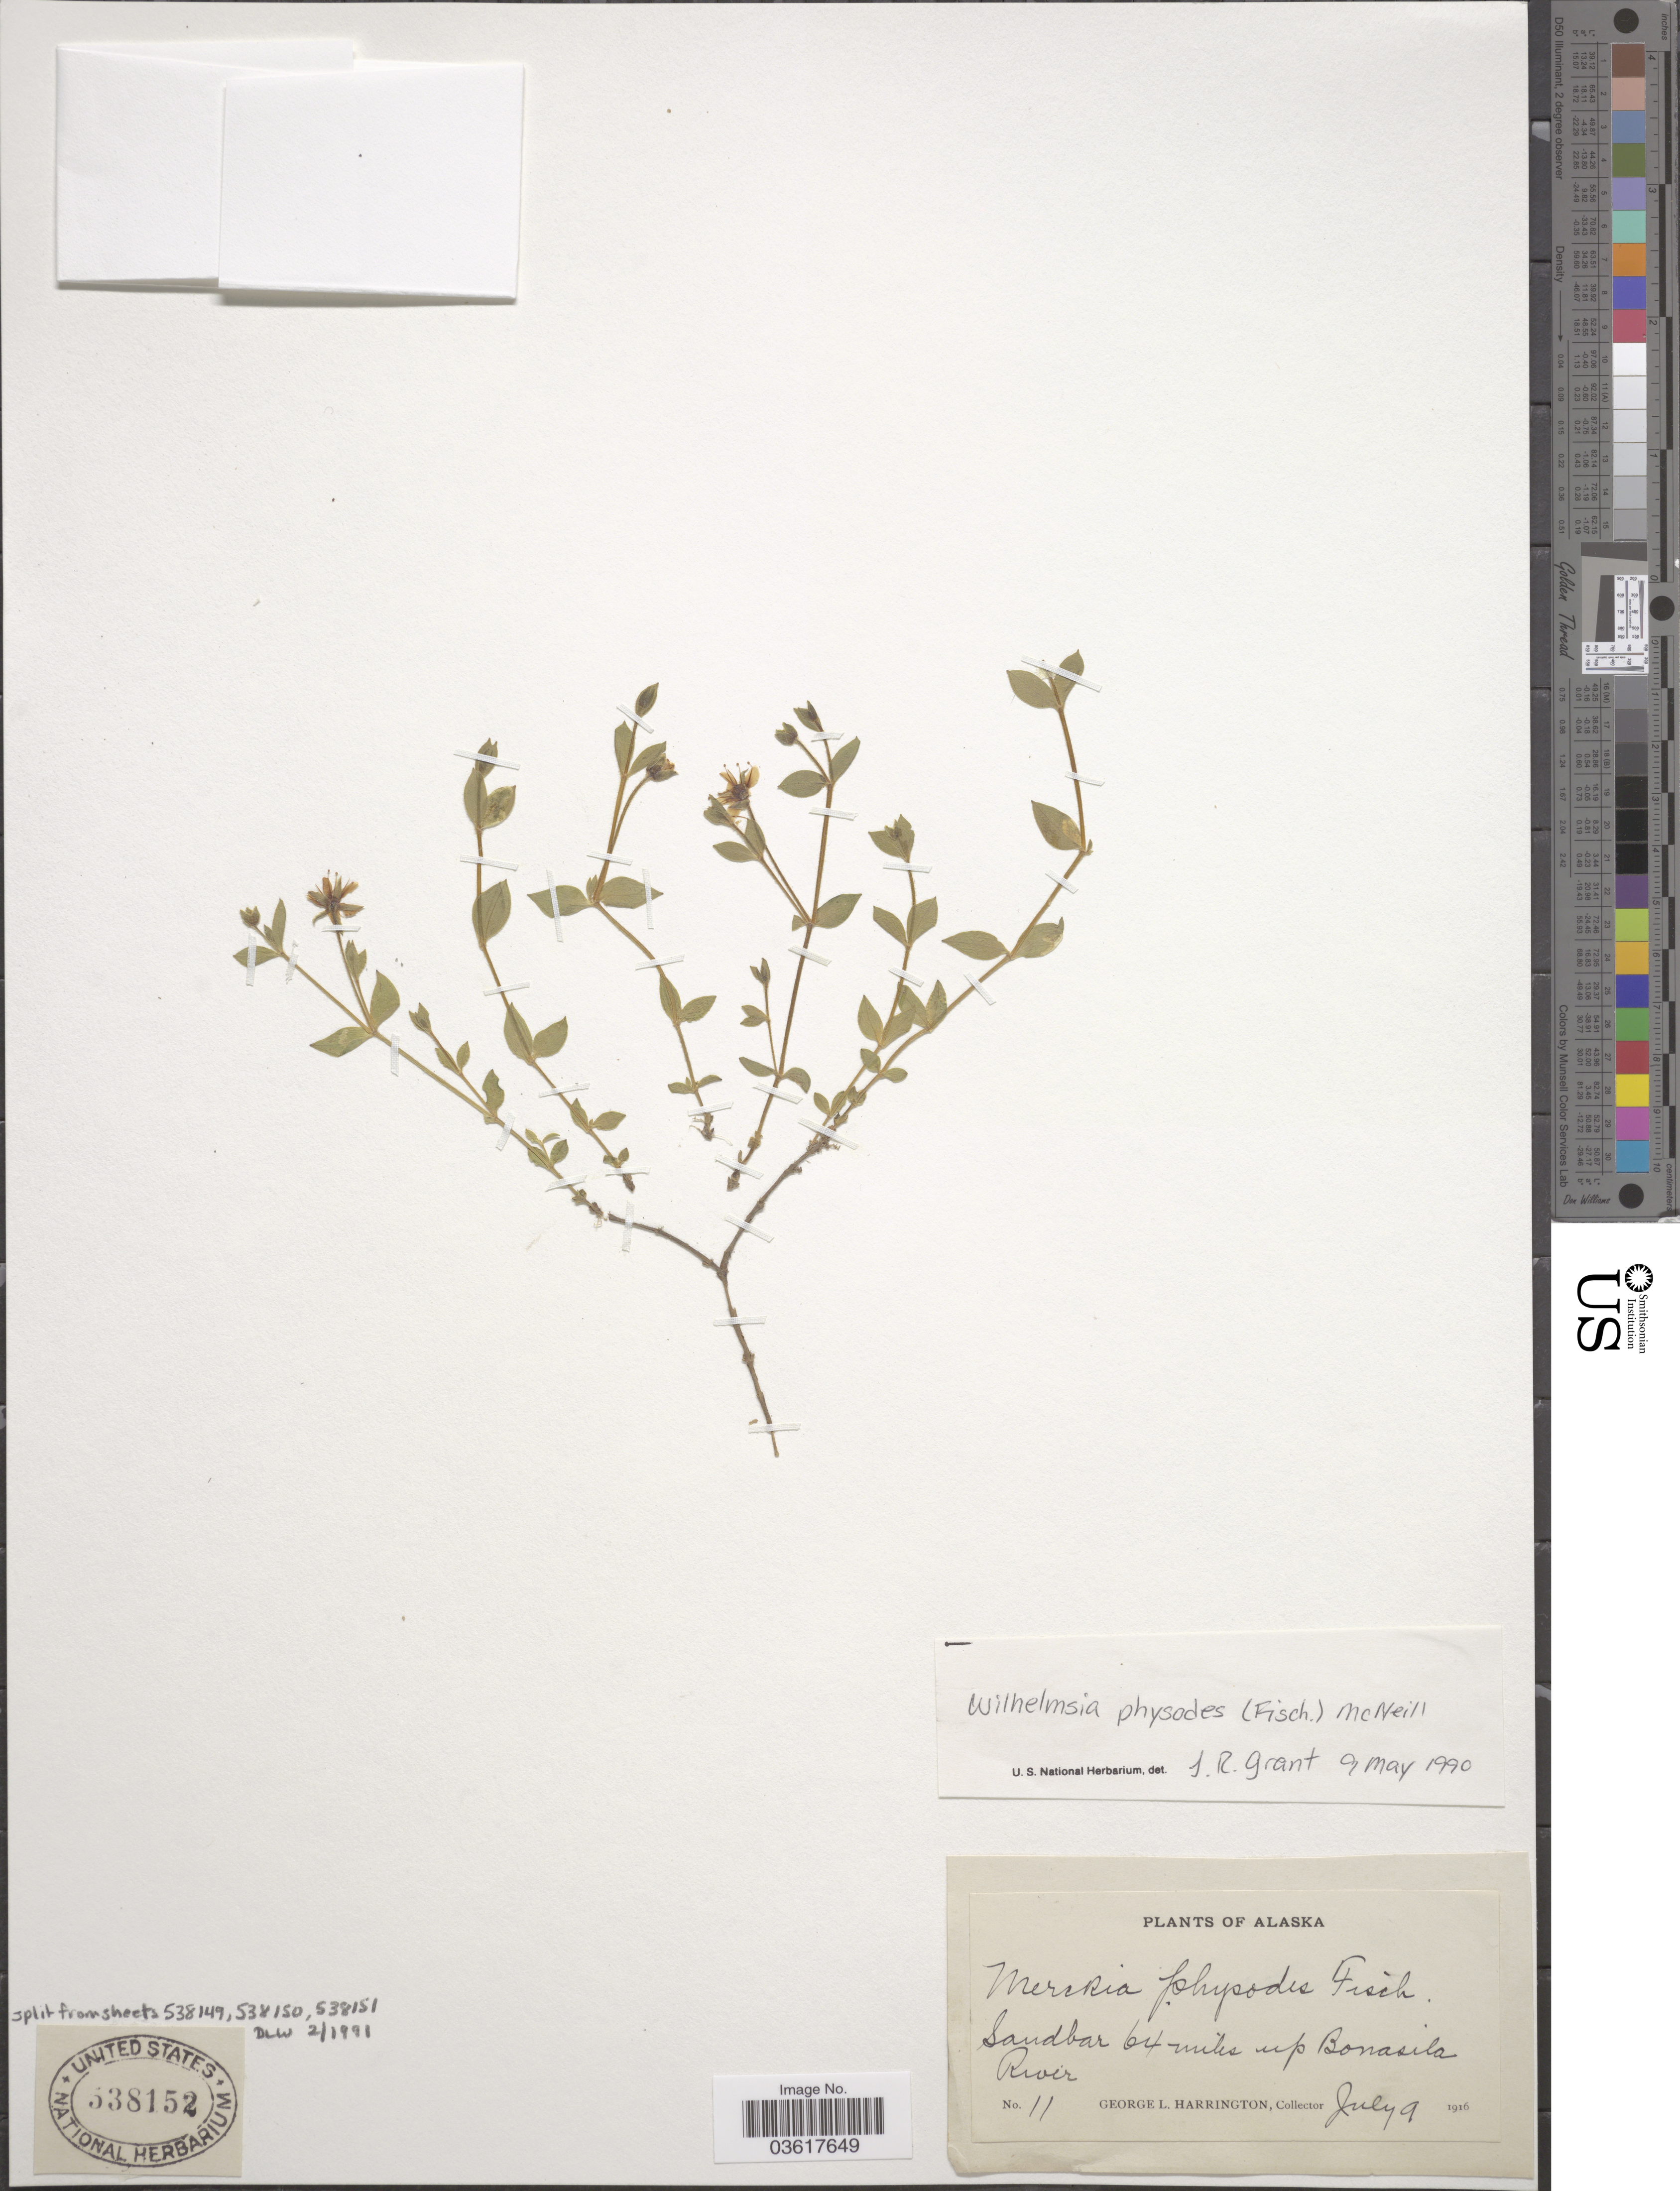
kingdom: Plantae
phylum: Tracheophyta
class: Magnoliopsida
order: Caryophyllales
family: Caryophyllaceae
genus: Wilhelmsia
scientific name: Wilhelmsia sp.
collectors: G. Harrington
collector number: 11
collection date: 1916-07-09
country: United States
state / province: Alaska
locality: Sandbar 64 miles up Bonasila River.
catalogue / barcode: US 538152